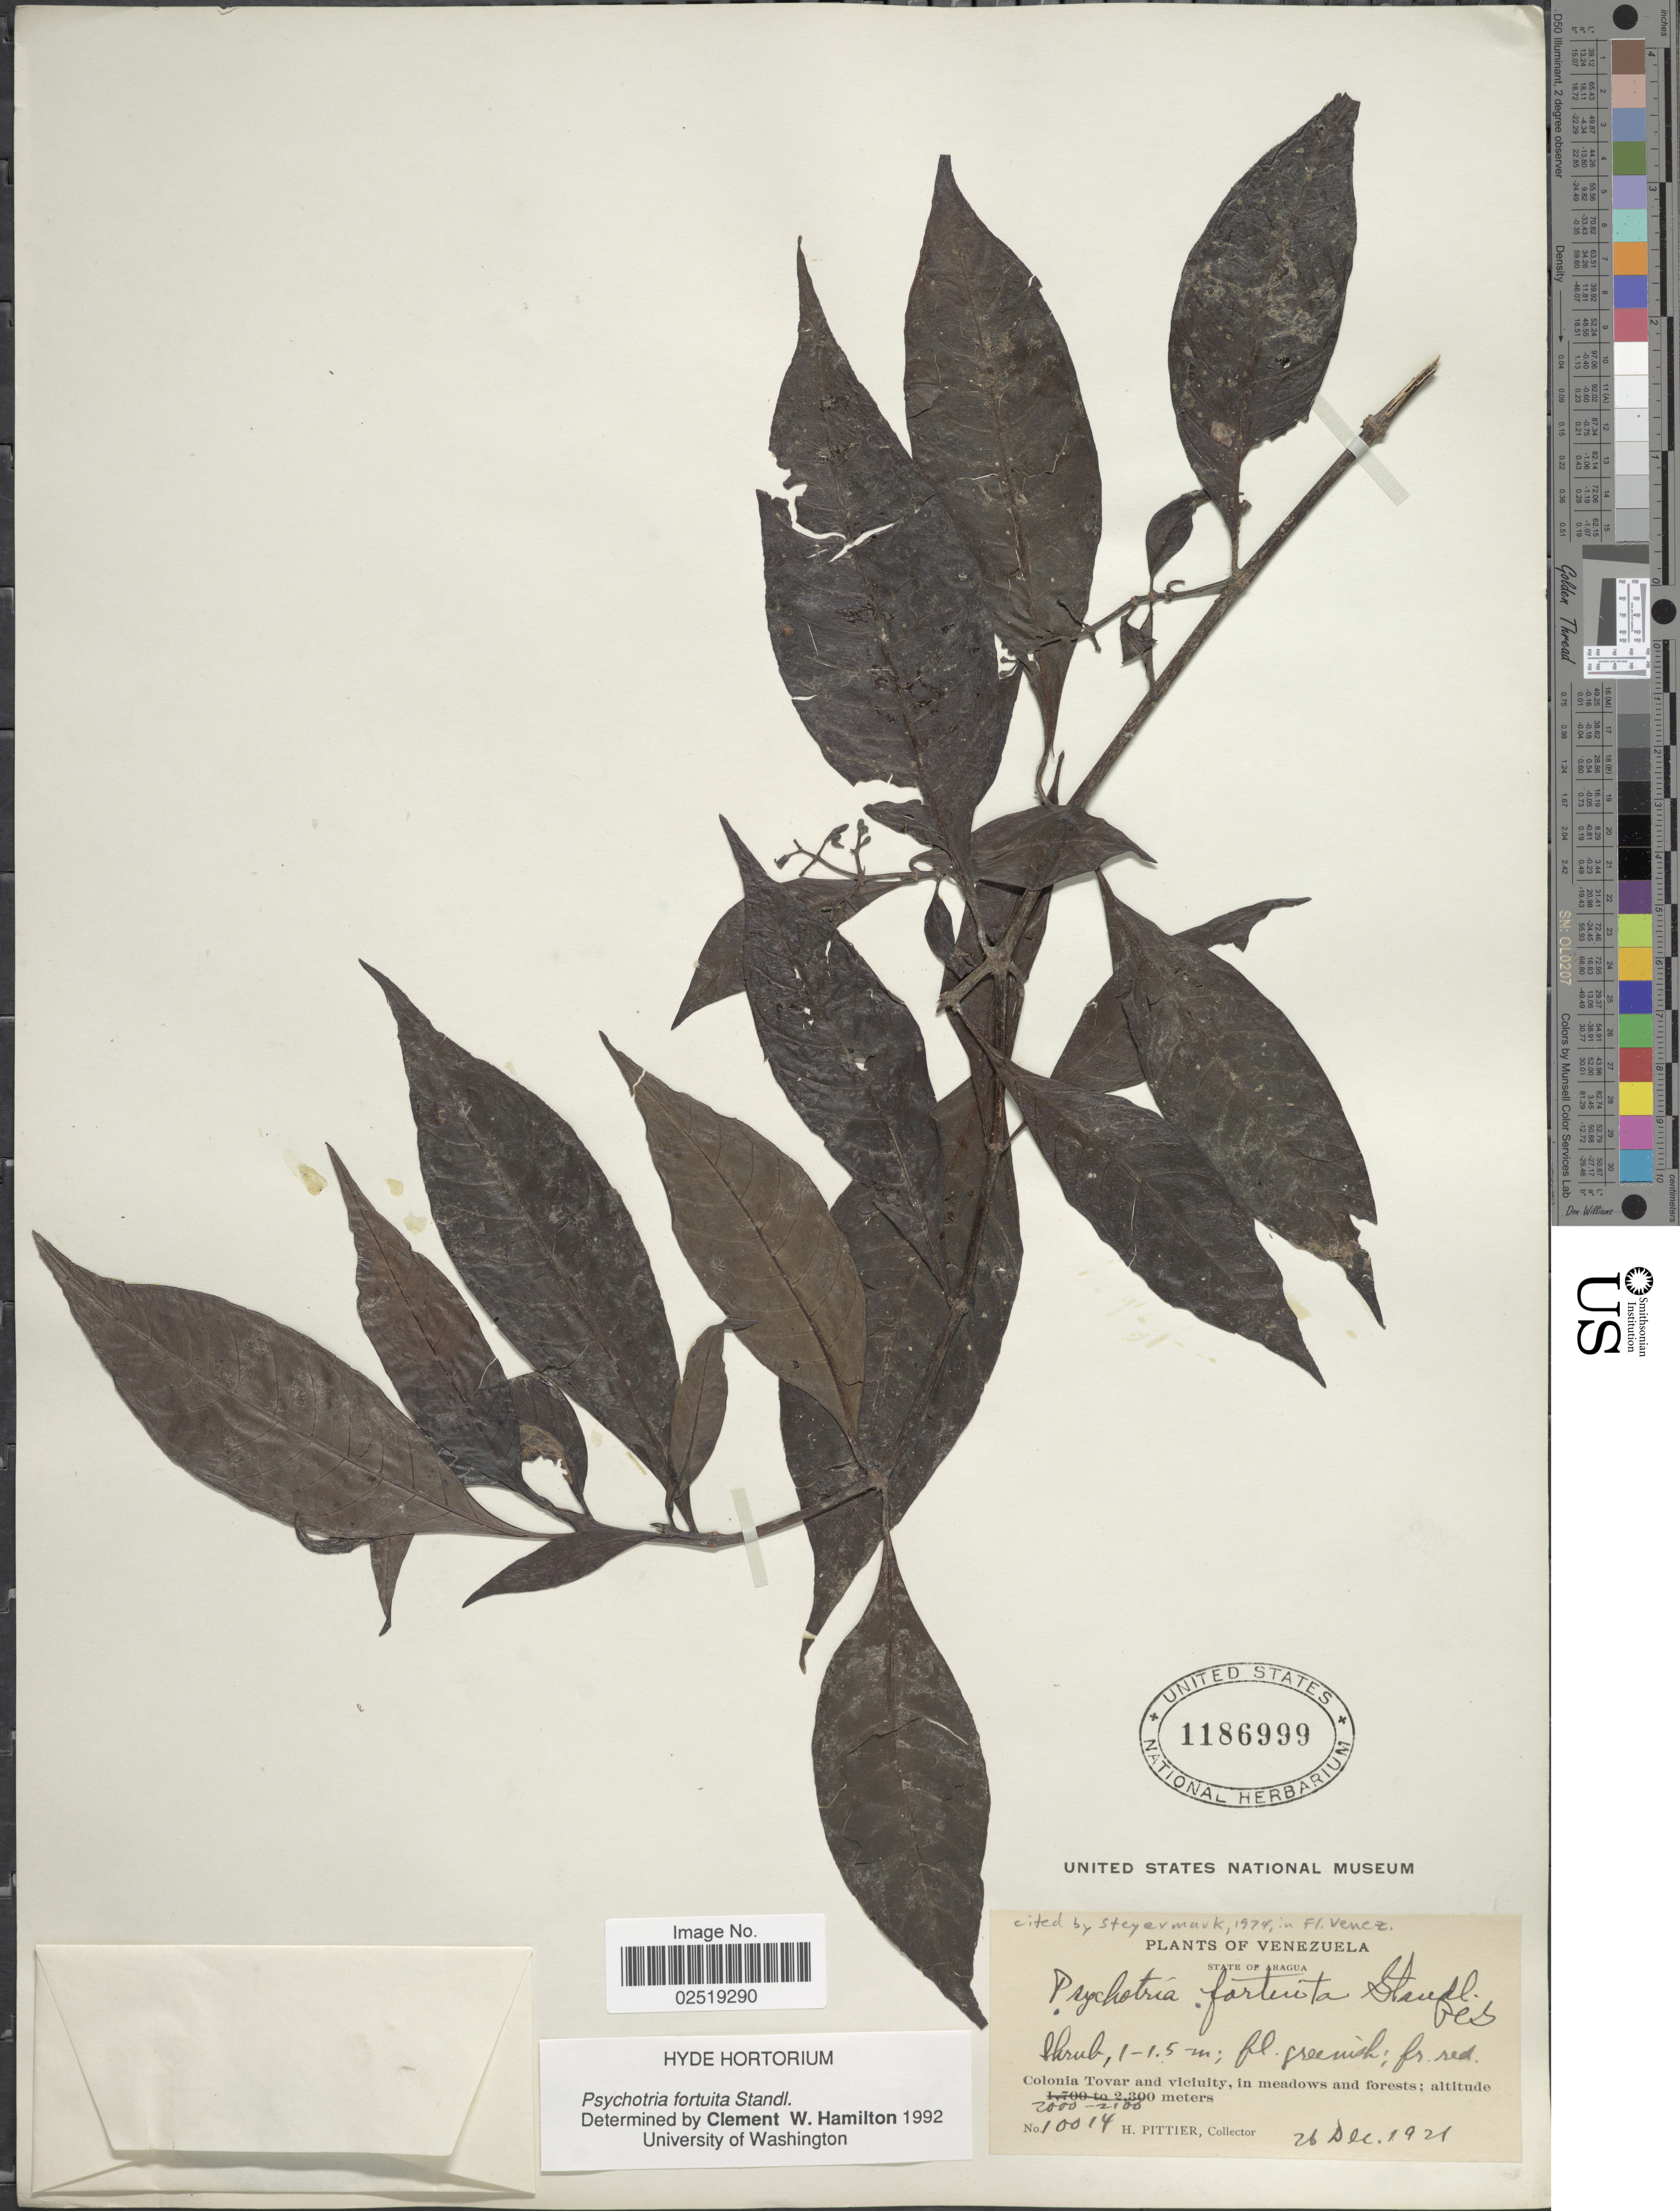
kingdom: Plantae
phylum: Tracheophyta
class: Magnoliopsida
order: Gentianales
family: Rubiaceae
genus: Psychotria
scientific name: Psychotria fortuita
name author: Standl.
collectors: H. F. Pittier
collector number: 10014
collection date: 1921-12-26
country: Venezuela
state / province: Aragua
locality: State of Aragua. Colonia Tovar and vicinity, in meadows and forests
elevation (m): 2000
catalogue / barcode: US 1186999